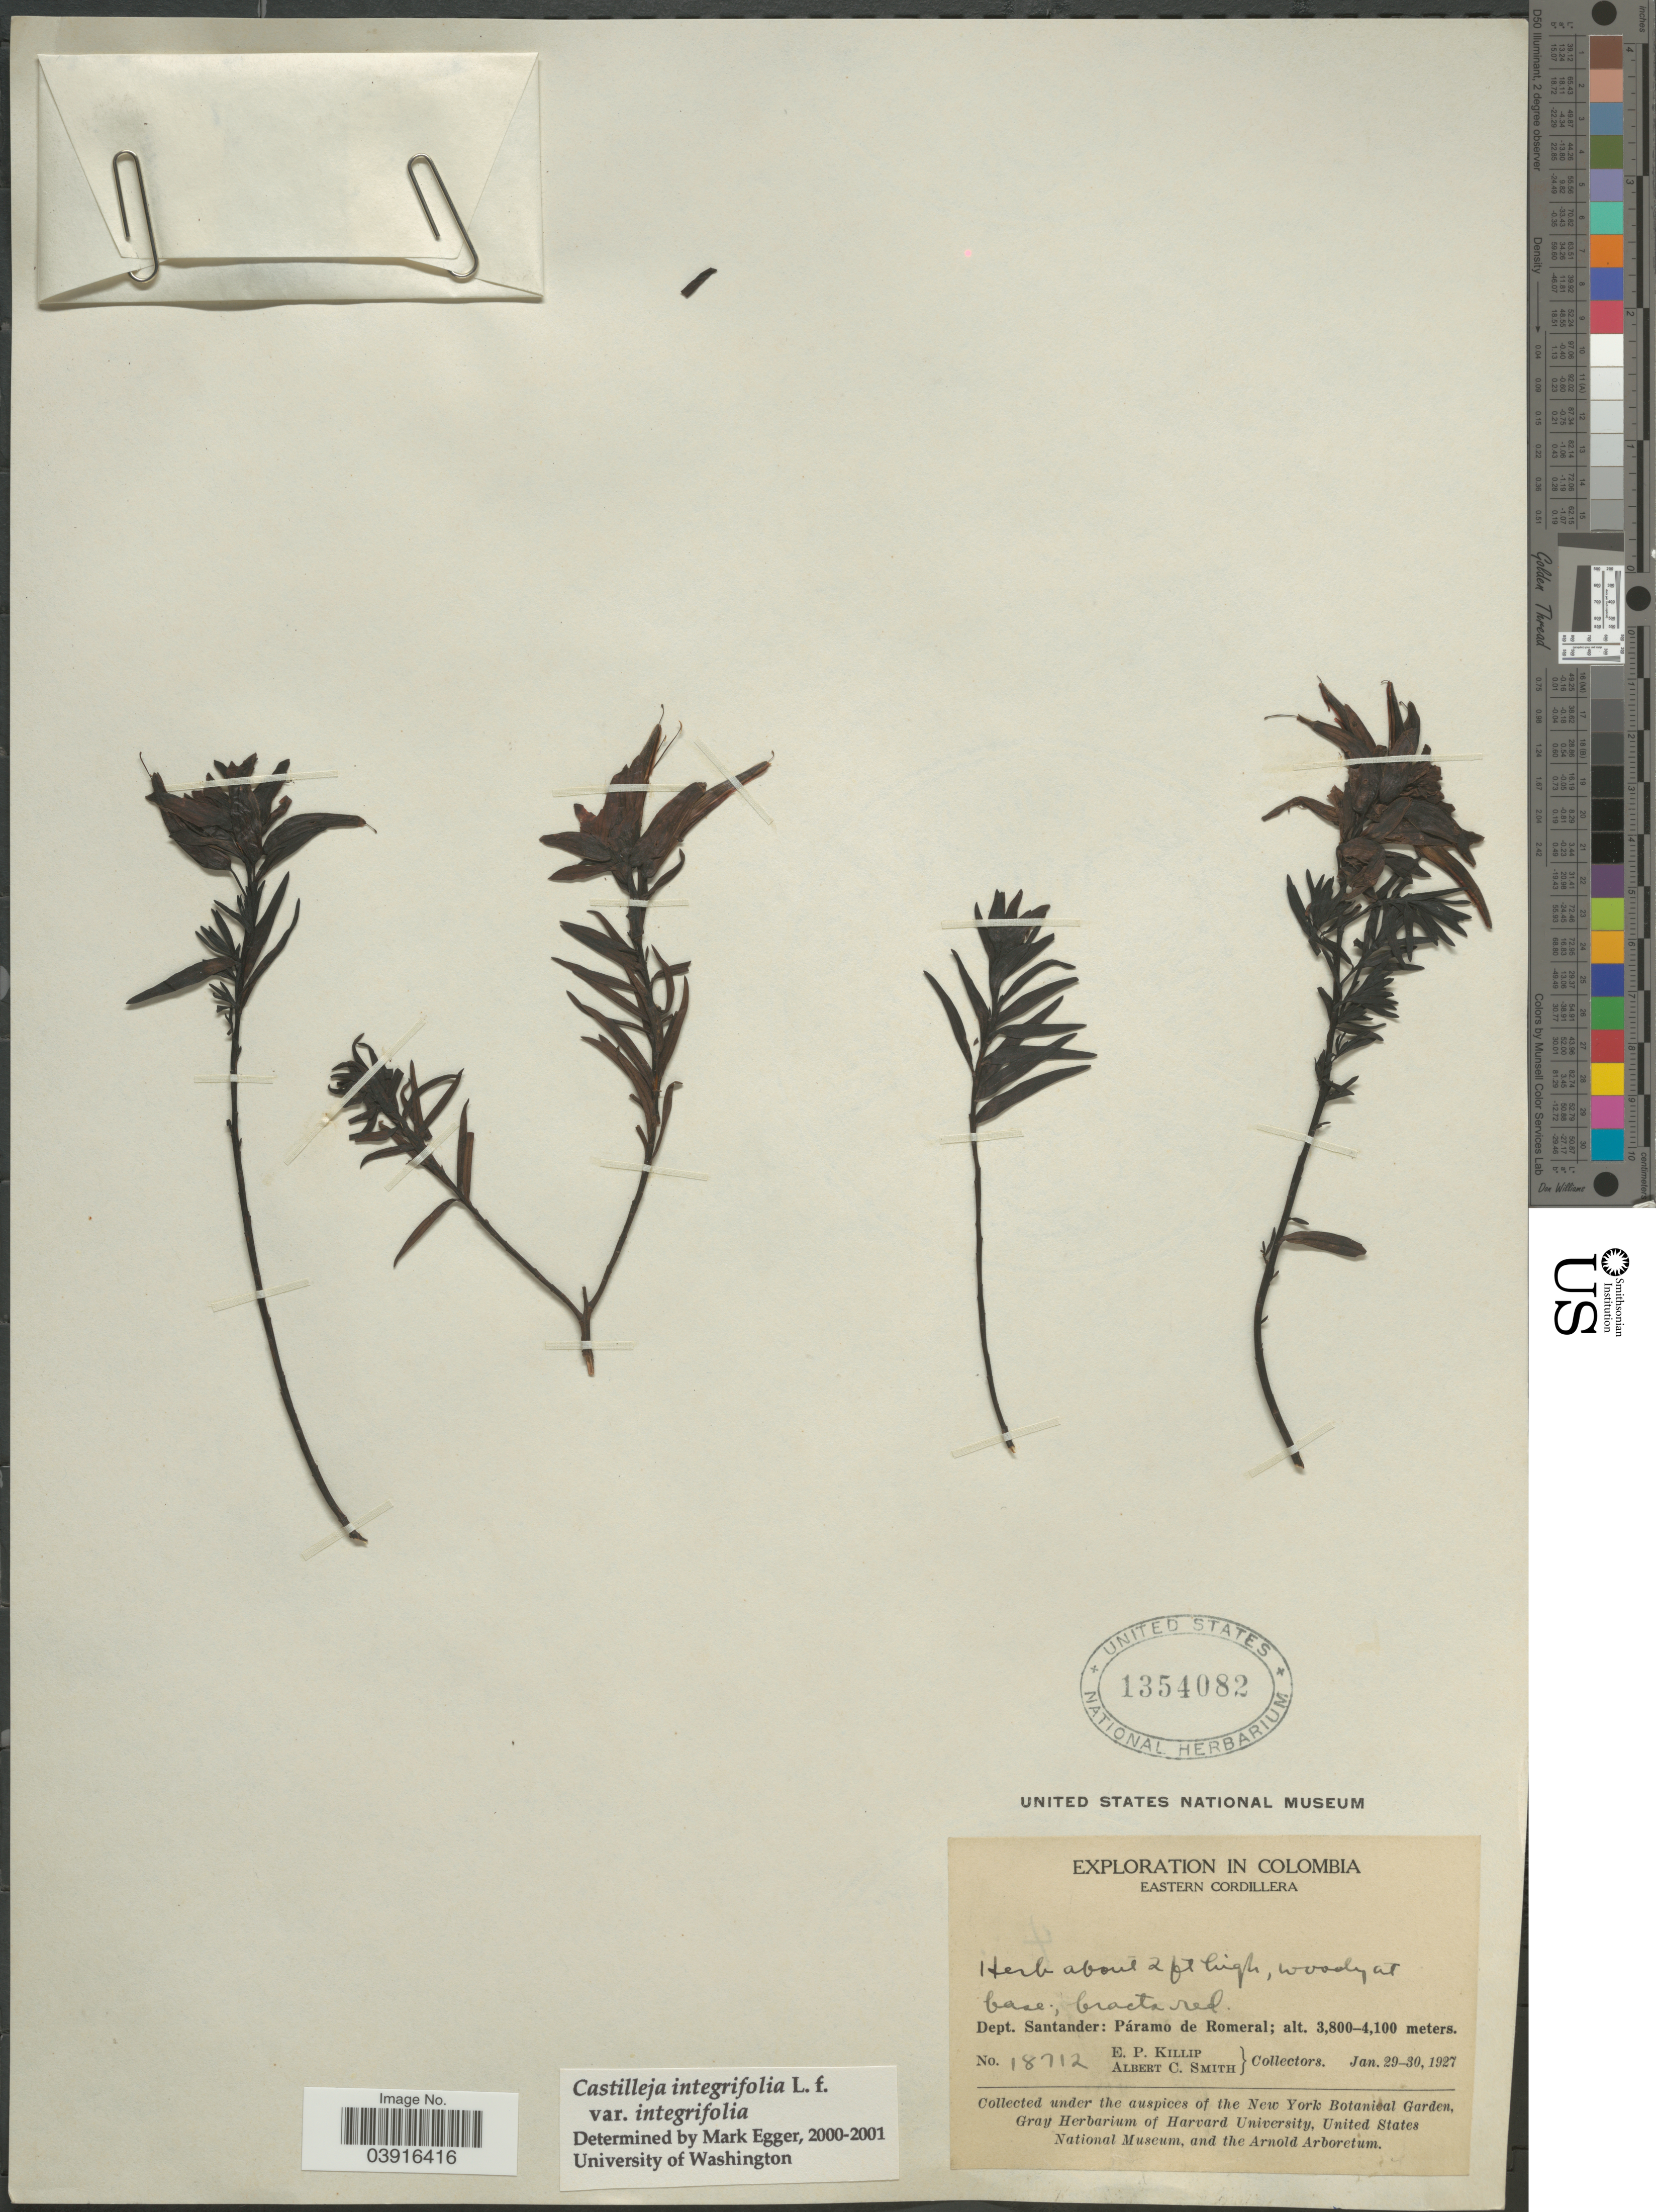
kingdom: Plantae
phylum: Tracheophyta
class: Magnoliopsida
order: Lamiales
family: Orobanchaceae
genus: Castilleja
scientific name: Castilleja integrifolia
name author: L. f.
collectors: E. P. Killip & A. C. Smith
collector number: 18712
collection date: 1927-01-29/1927-01-30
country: Colombia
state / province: Santander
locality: Eastern Cordillera. Dept. Santander: Páramo de Romeral.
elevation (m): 3800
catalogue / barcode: US 1354082